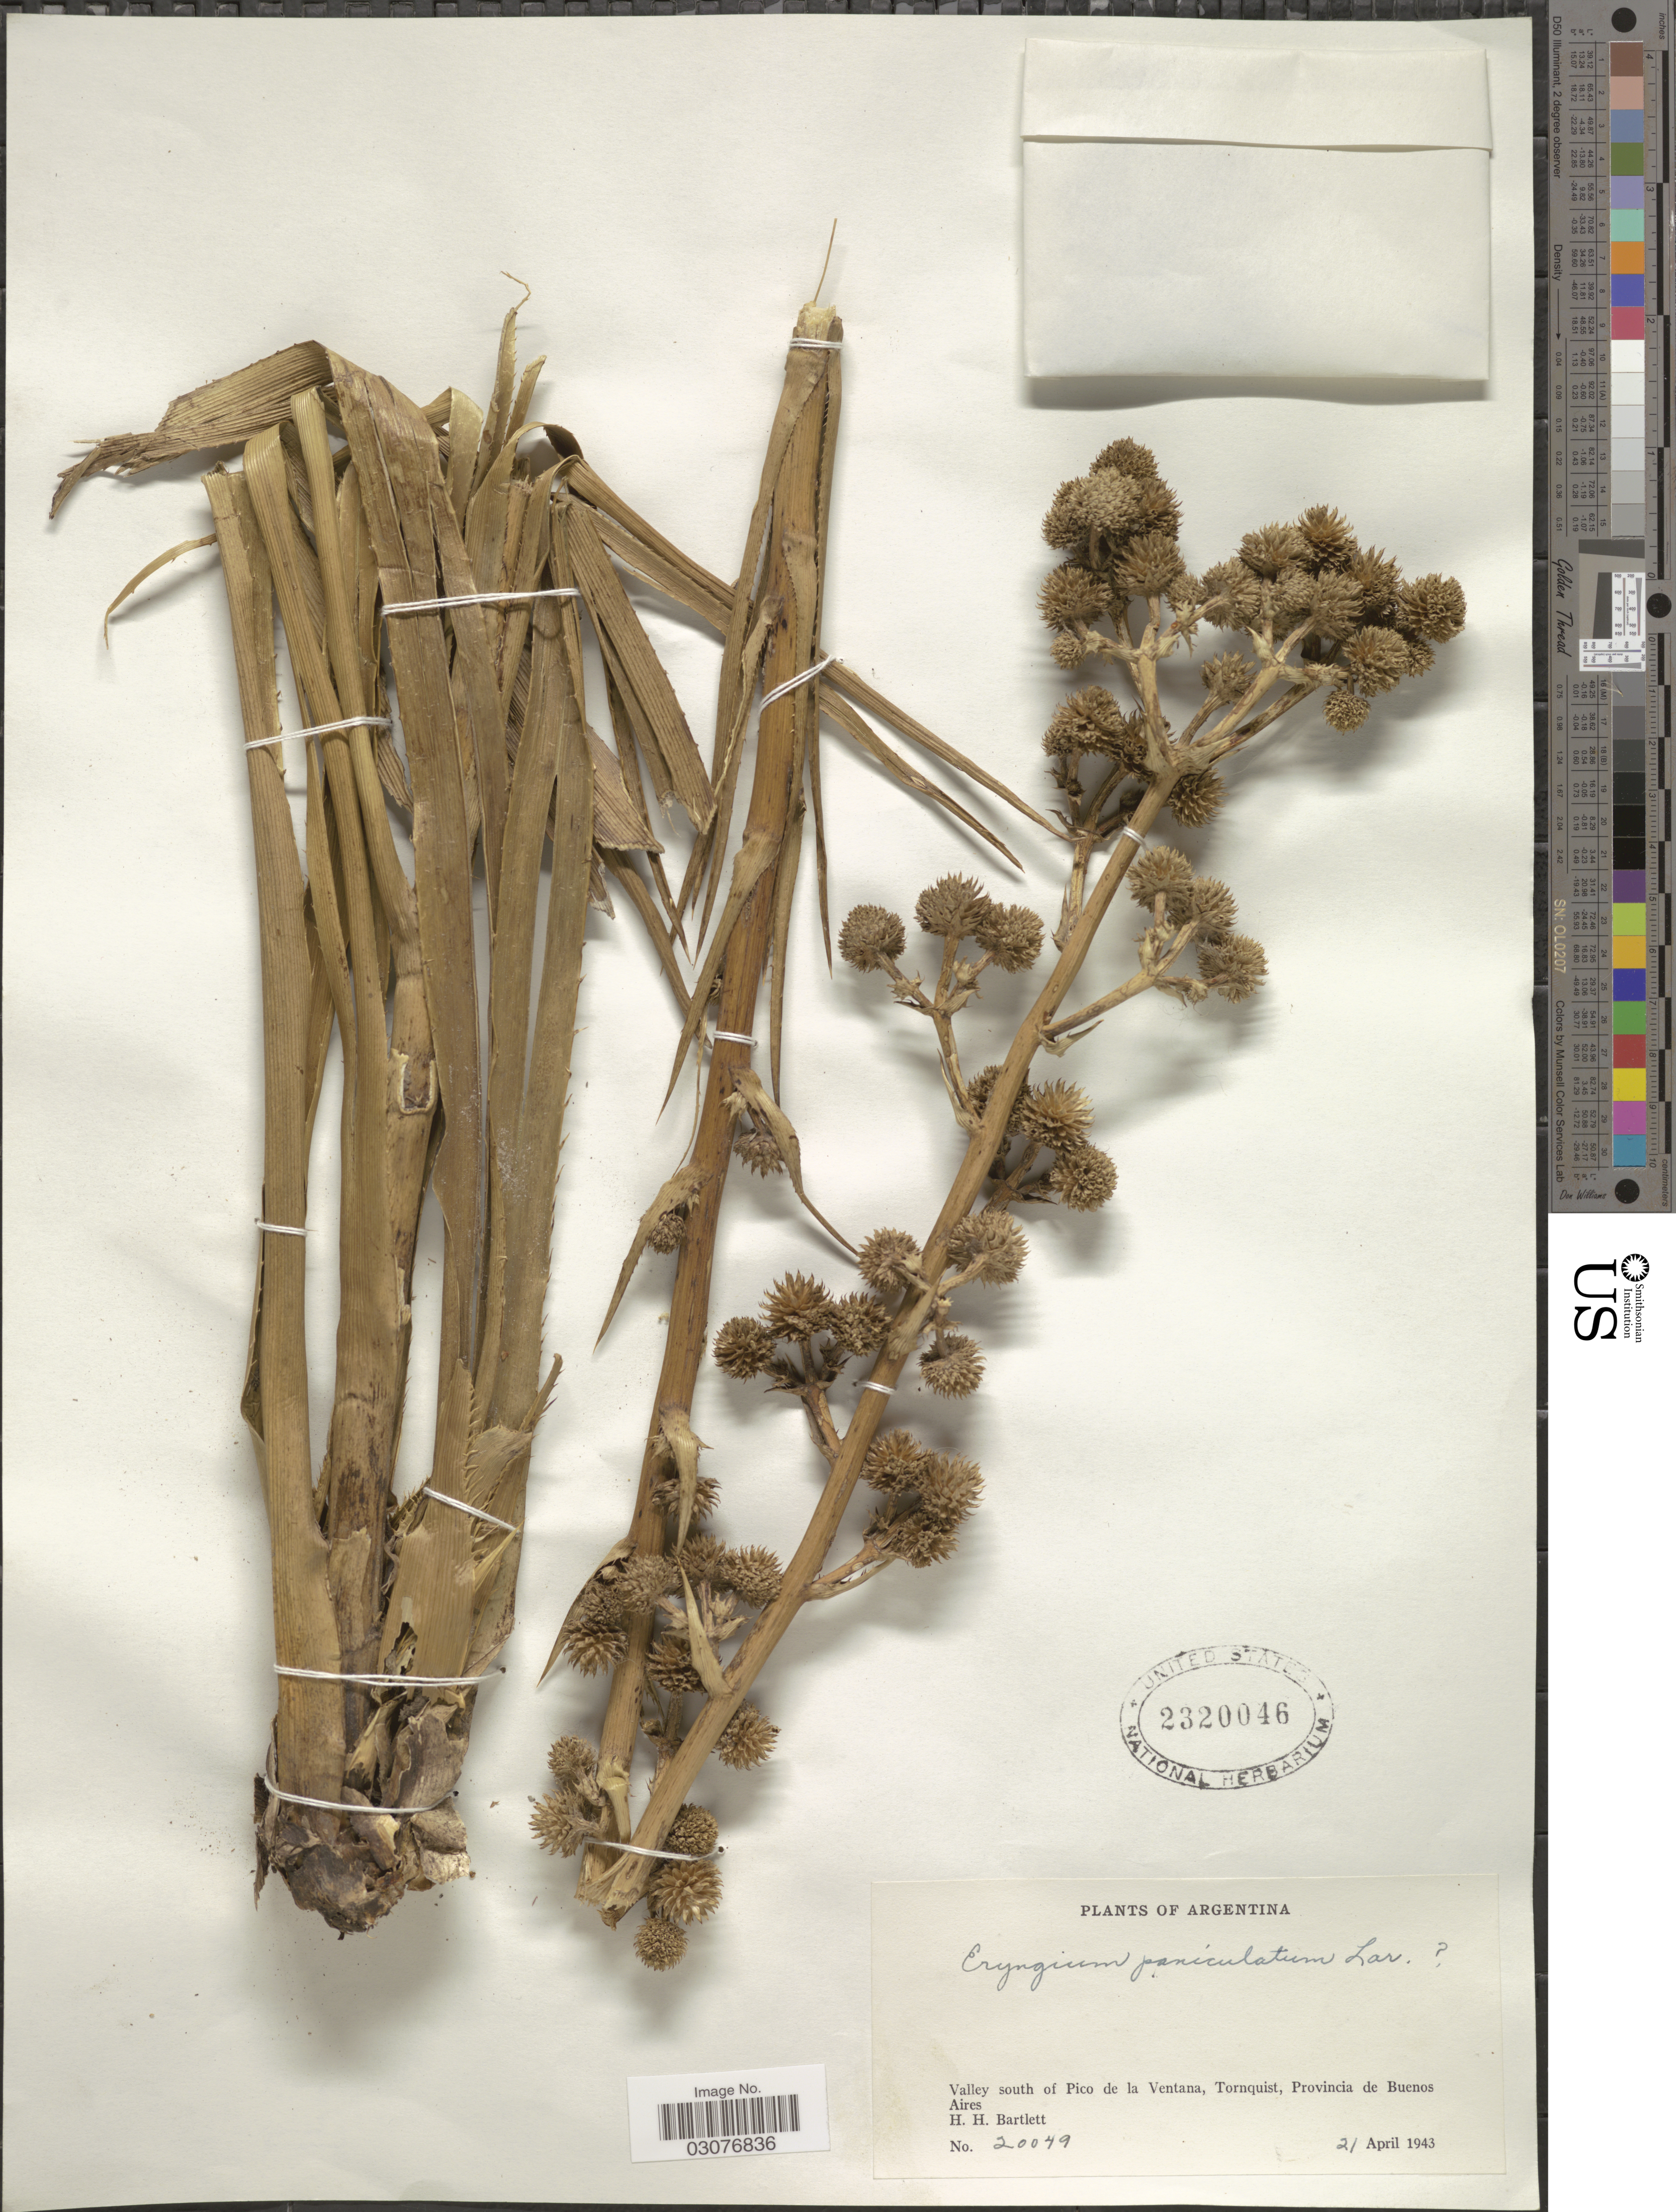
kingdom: Plantae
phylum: Tracheophyta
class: Magnoliopsida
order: Apiales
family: Apiaceae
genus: Eryngium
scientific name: Eryngium paniculatum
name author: Dombey ex Cav. & F. Delaroche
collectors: H. H. Bartlett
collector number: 20049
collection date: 1943-04-21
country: Argentina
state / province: Buenos Aires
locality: Valley south of Pico de la Ventana, Tornquist.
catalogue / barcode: US 2320046